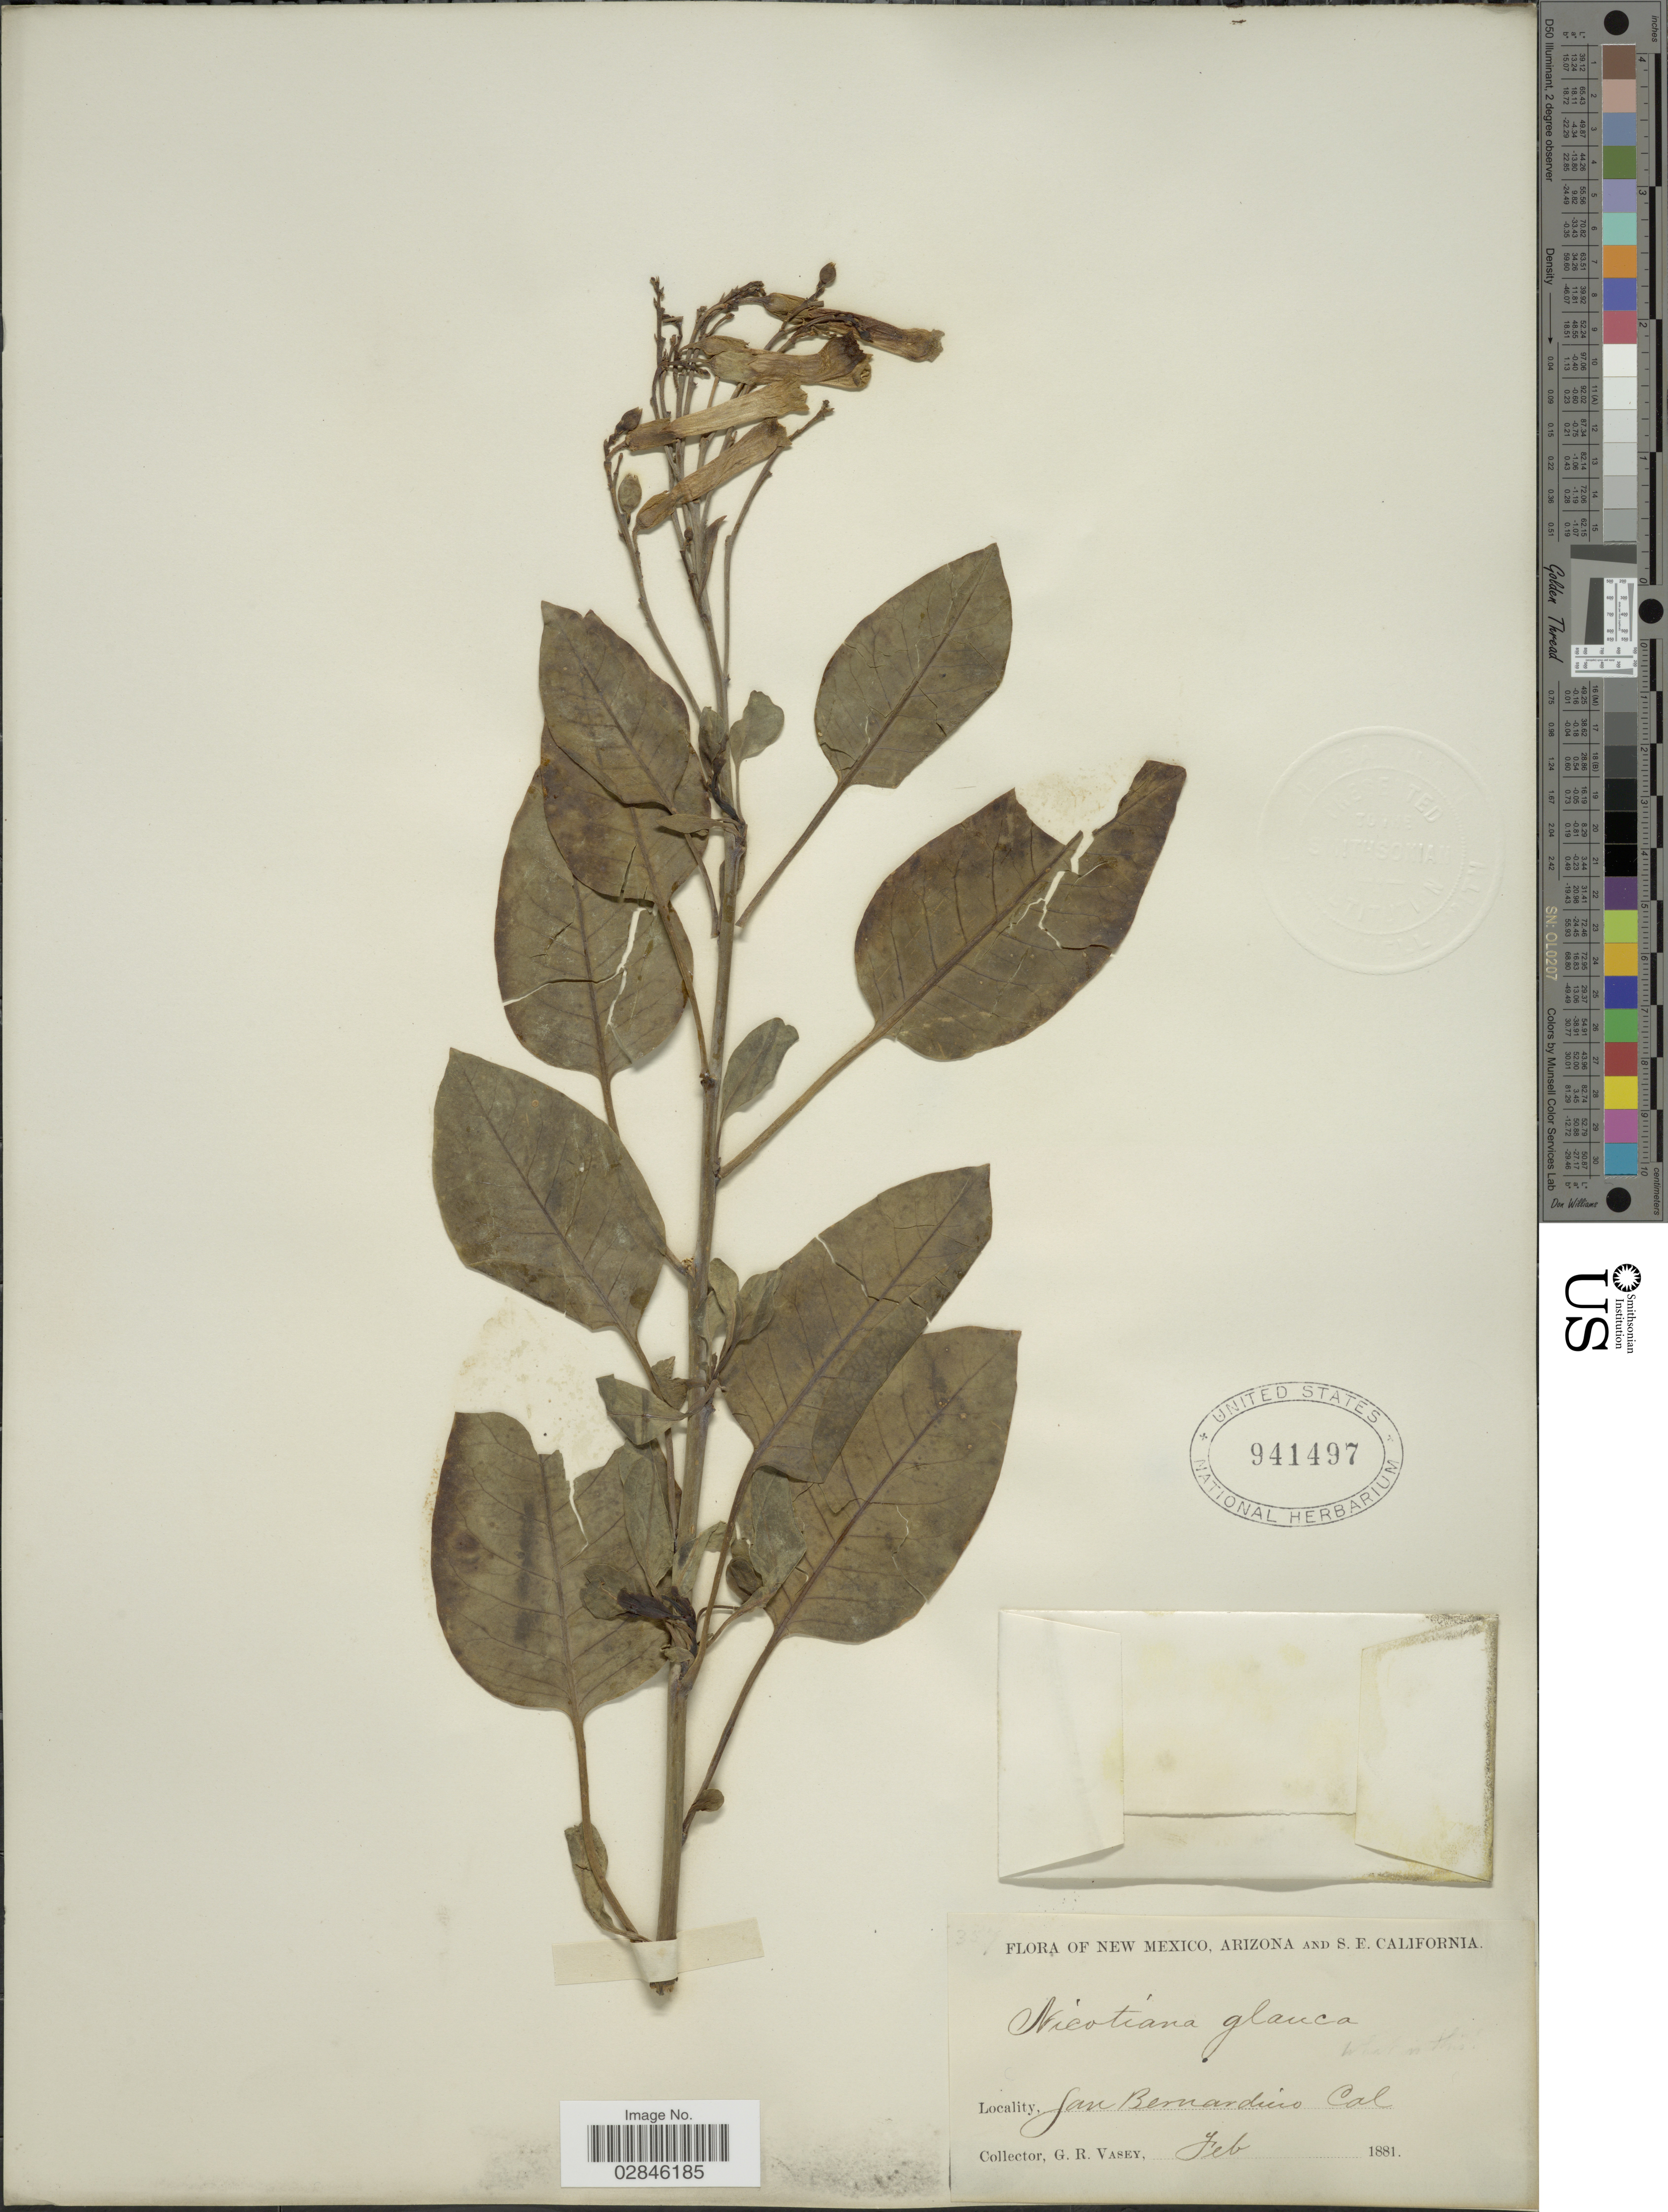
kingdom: Plantae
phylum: Tracheophyta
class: Magnoliopsida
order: Solanales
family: Solanaceae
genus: Nicotiana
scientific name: Nicotiana glauca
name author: Graham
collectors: G. R. Vasey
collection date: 1881-02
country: United States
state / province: California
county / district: San Bernardino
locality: San Bernardino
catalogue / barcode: US 941497